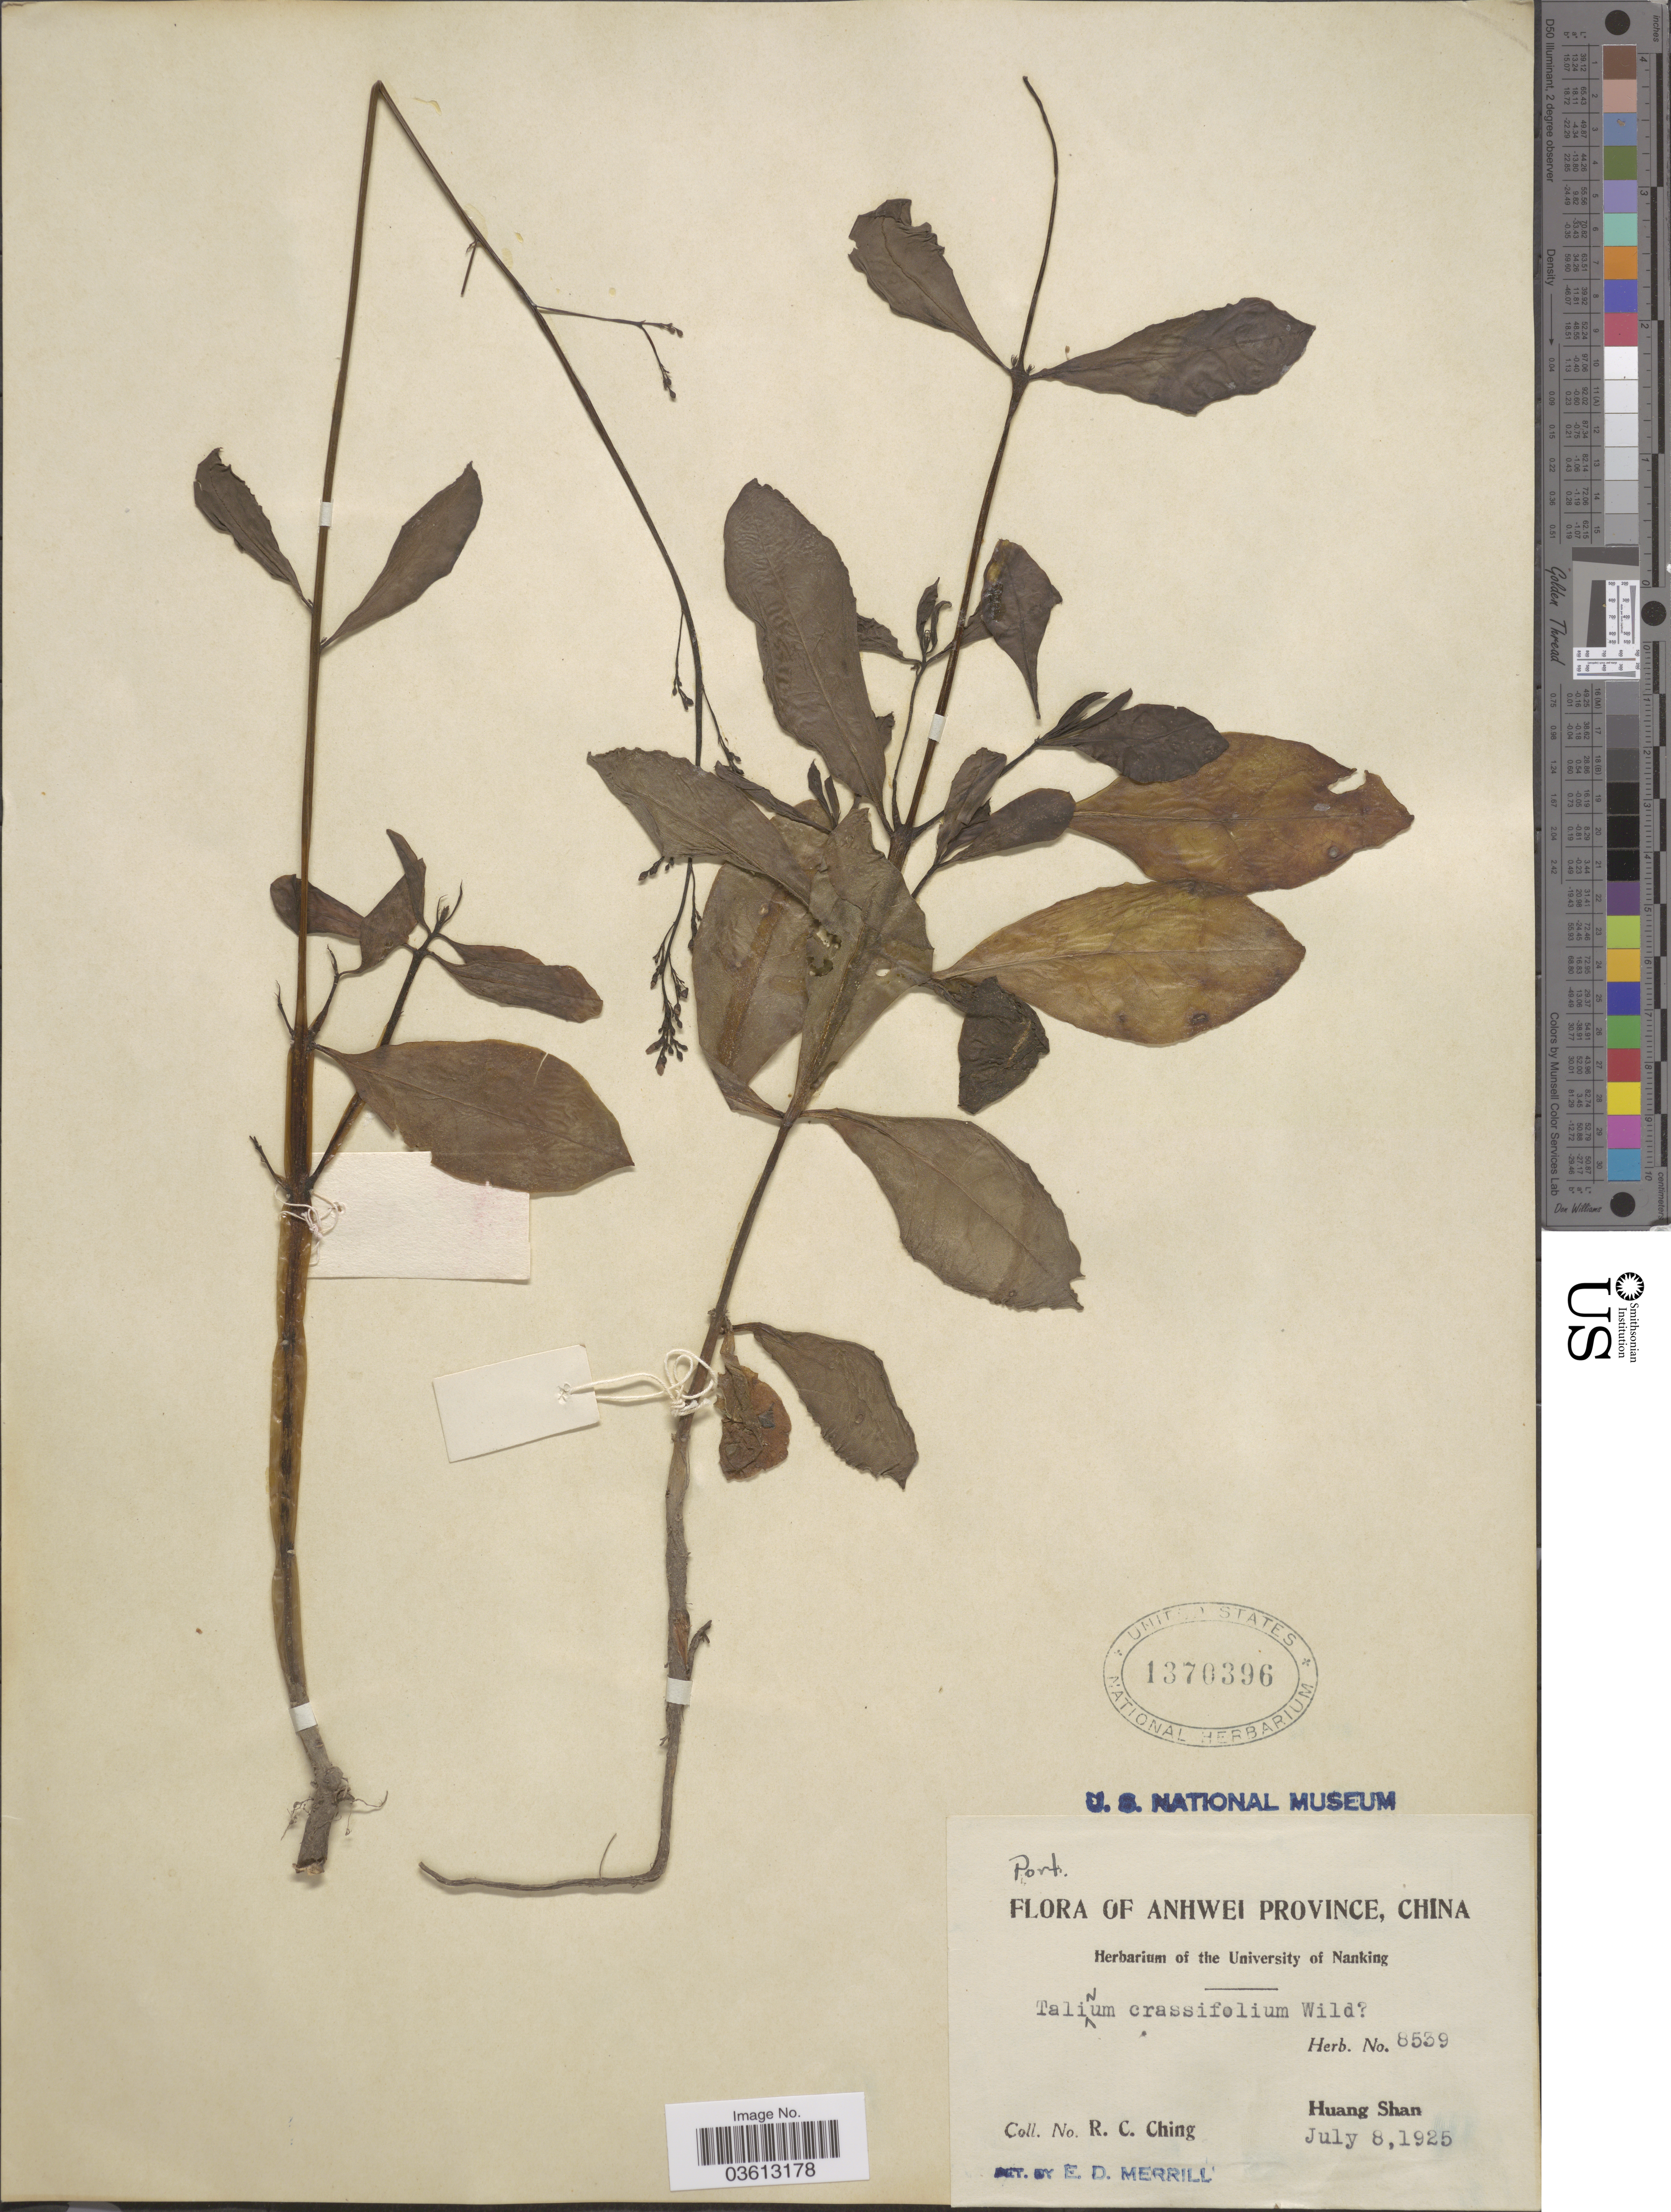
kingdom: Plantae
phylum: Tracheophyta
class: Magnoliopsida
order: Caryophyllales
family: Talinaceae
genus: Talinum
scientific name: Talinum paniculatum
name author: (Jacq.) Gaertn.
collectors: R. C. Ching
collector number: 8539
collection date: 1925-07-08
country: China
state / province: Anhui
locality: Huang Shan.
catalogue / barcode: US 1370396